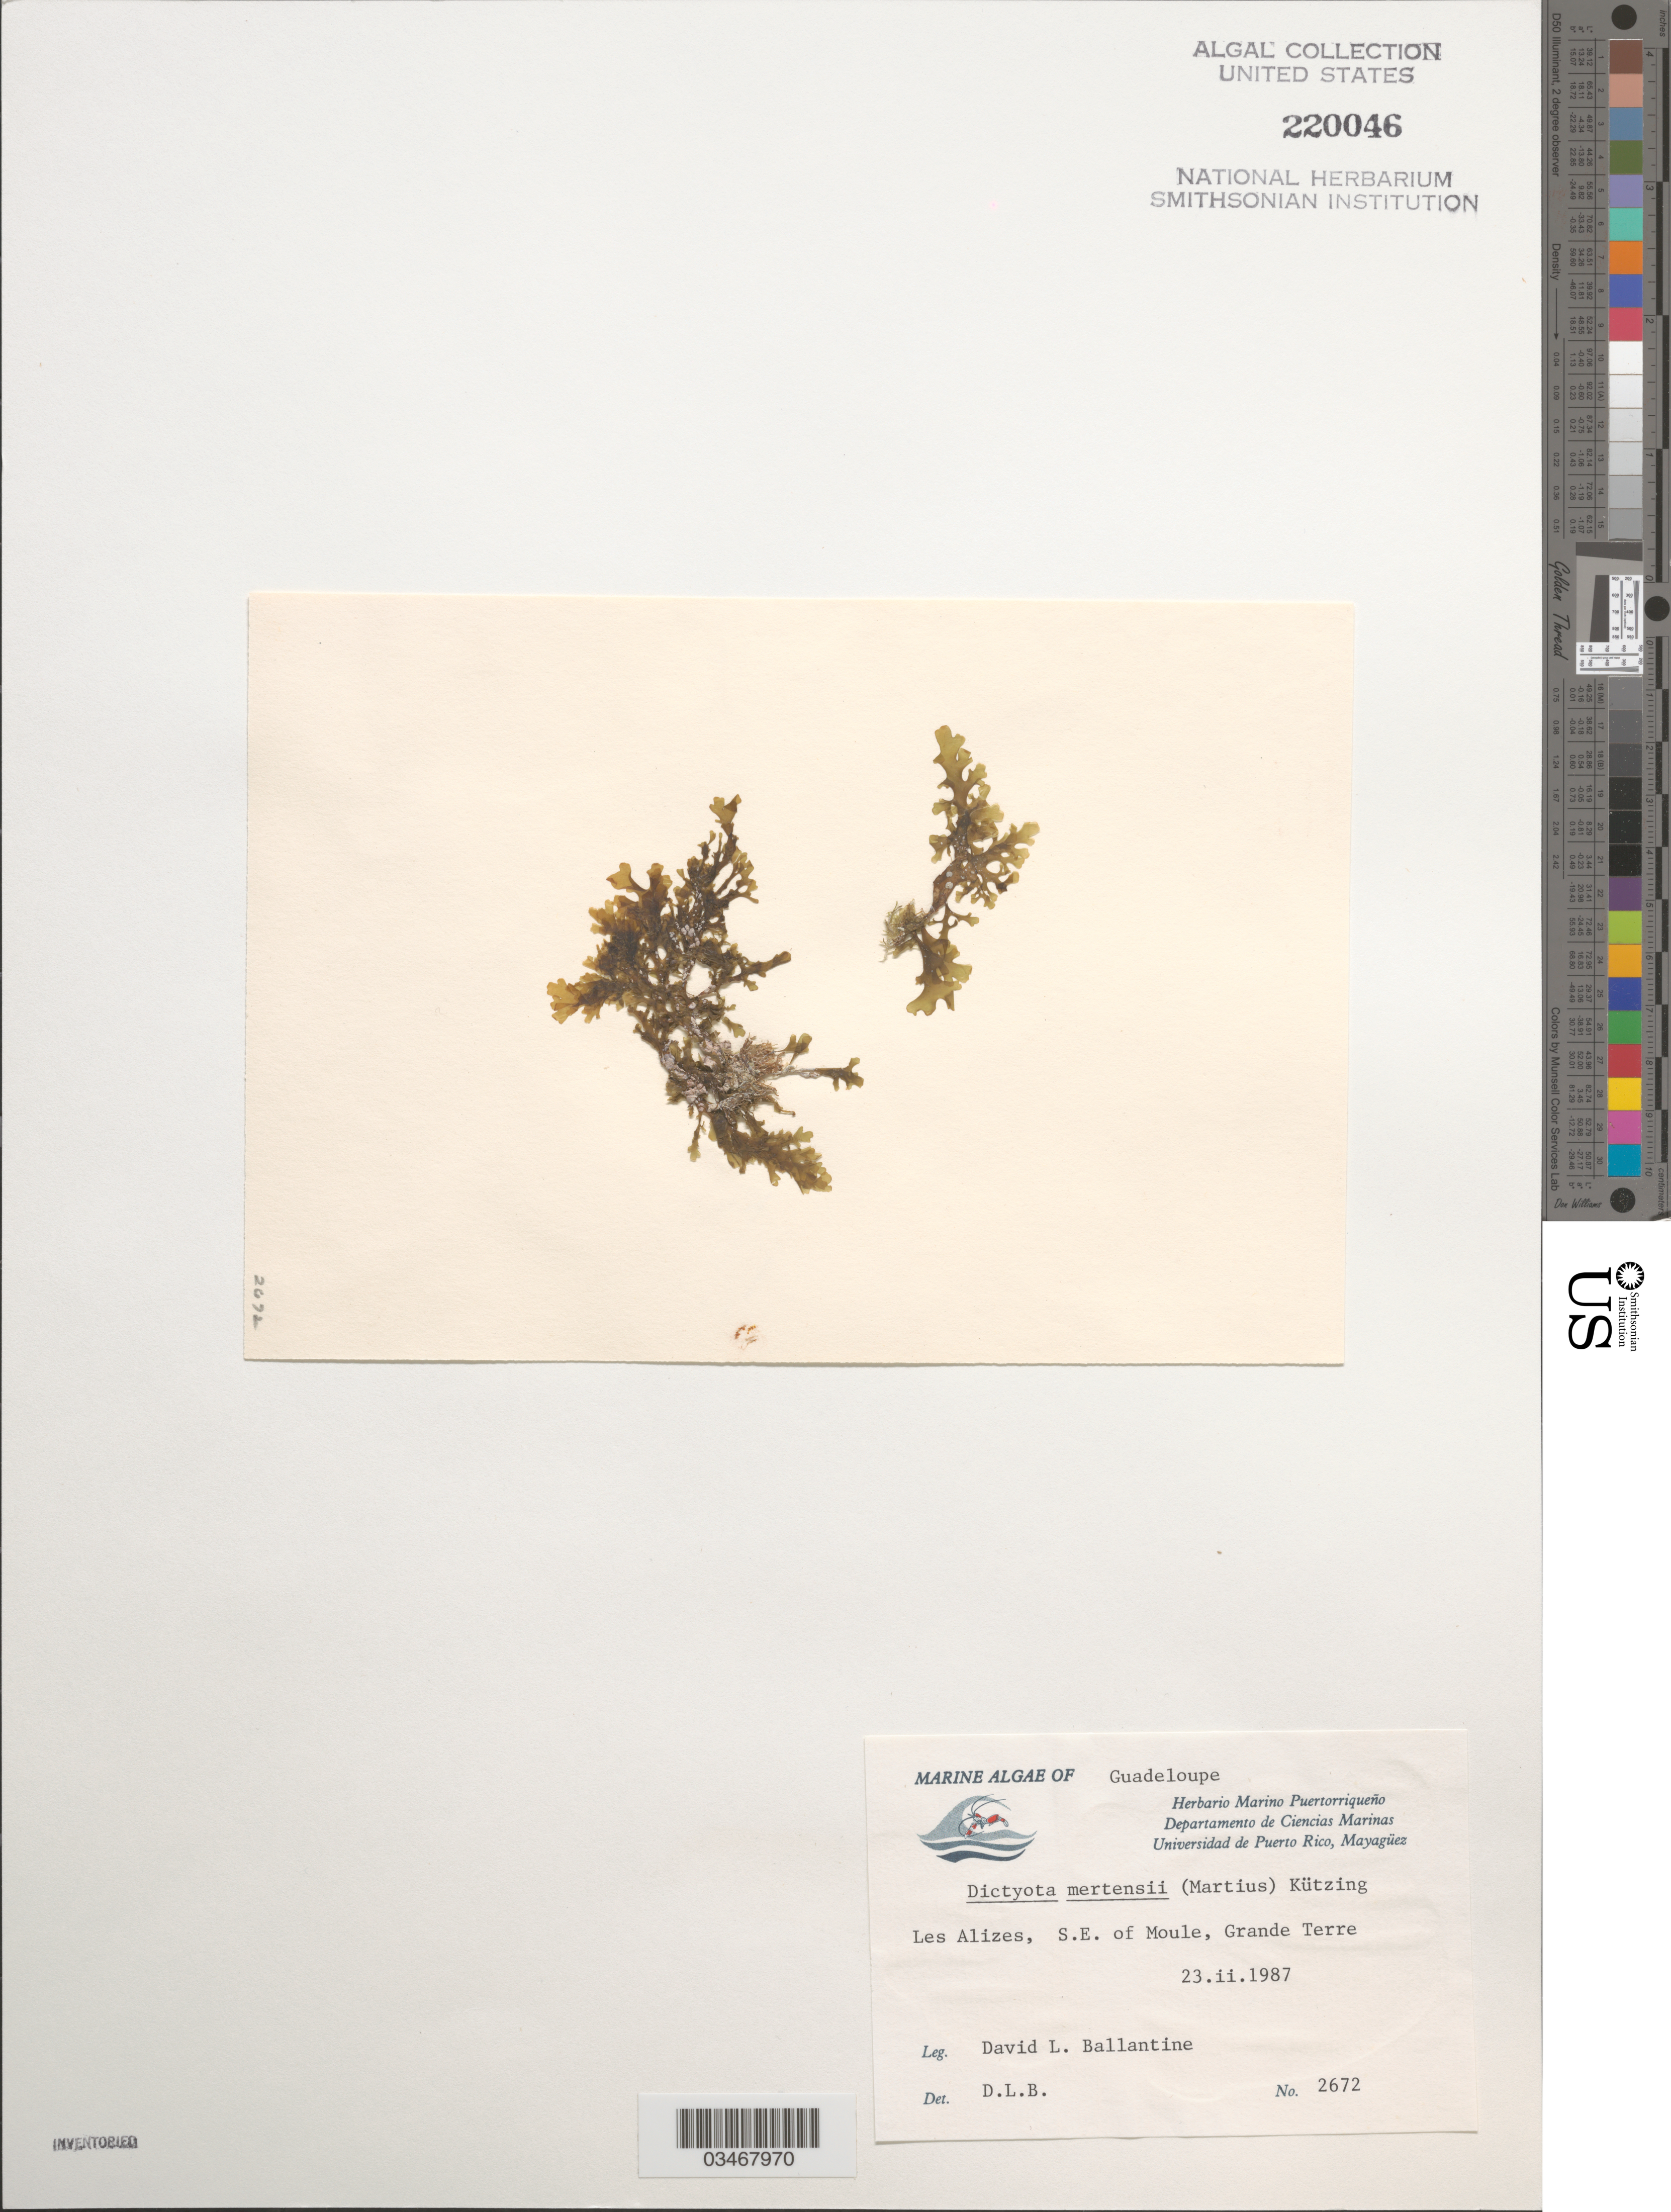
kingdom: Chromista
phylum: Ochrophyta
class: Phaeophyceae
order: Dictyotales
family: Dictyotaceae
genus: Dictyota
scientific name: Dictyota mertensii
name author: (C. Mart.) Kütz.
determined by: Ballantine, D. L.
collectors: D.L. Ballantine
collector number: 2672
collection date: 1987-02-23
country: Guadeloupe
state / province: Grande Terre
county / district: Les Alizes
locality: S.E. of Moule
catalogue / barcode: US 220046